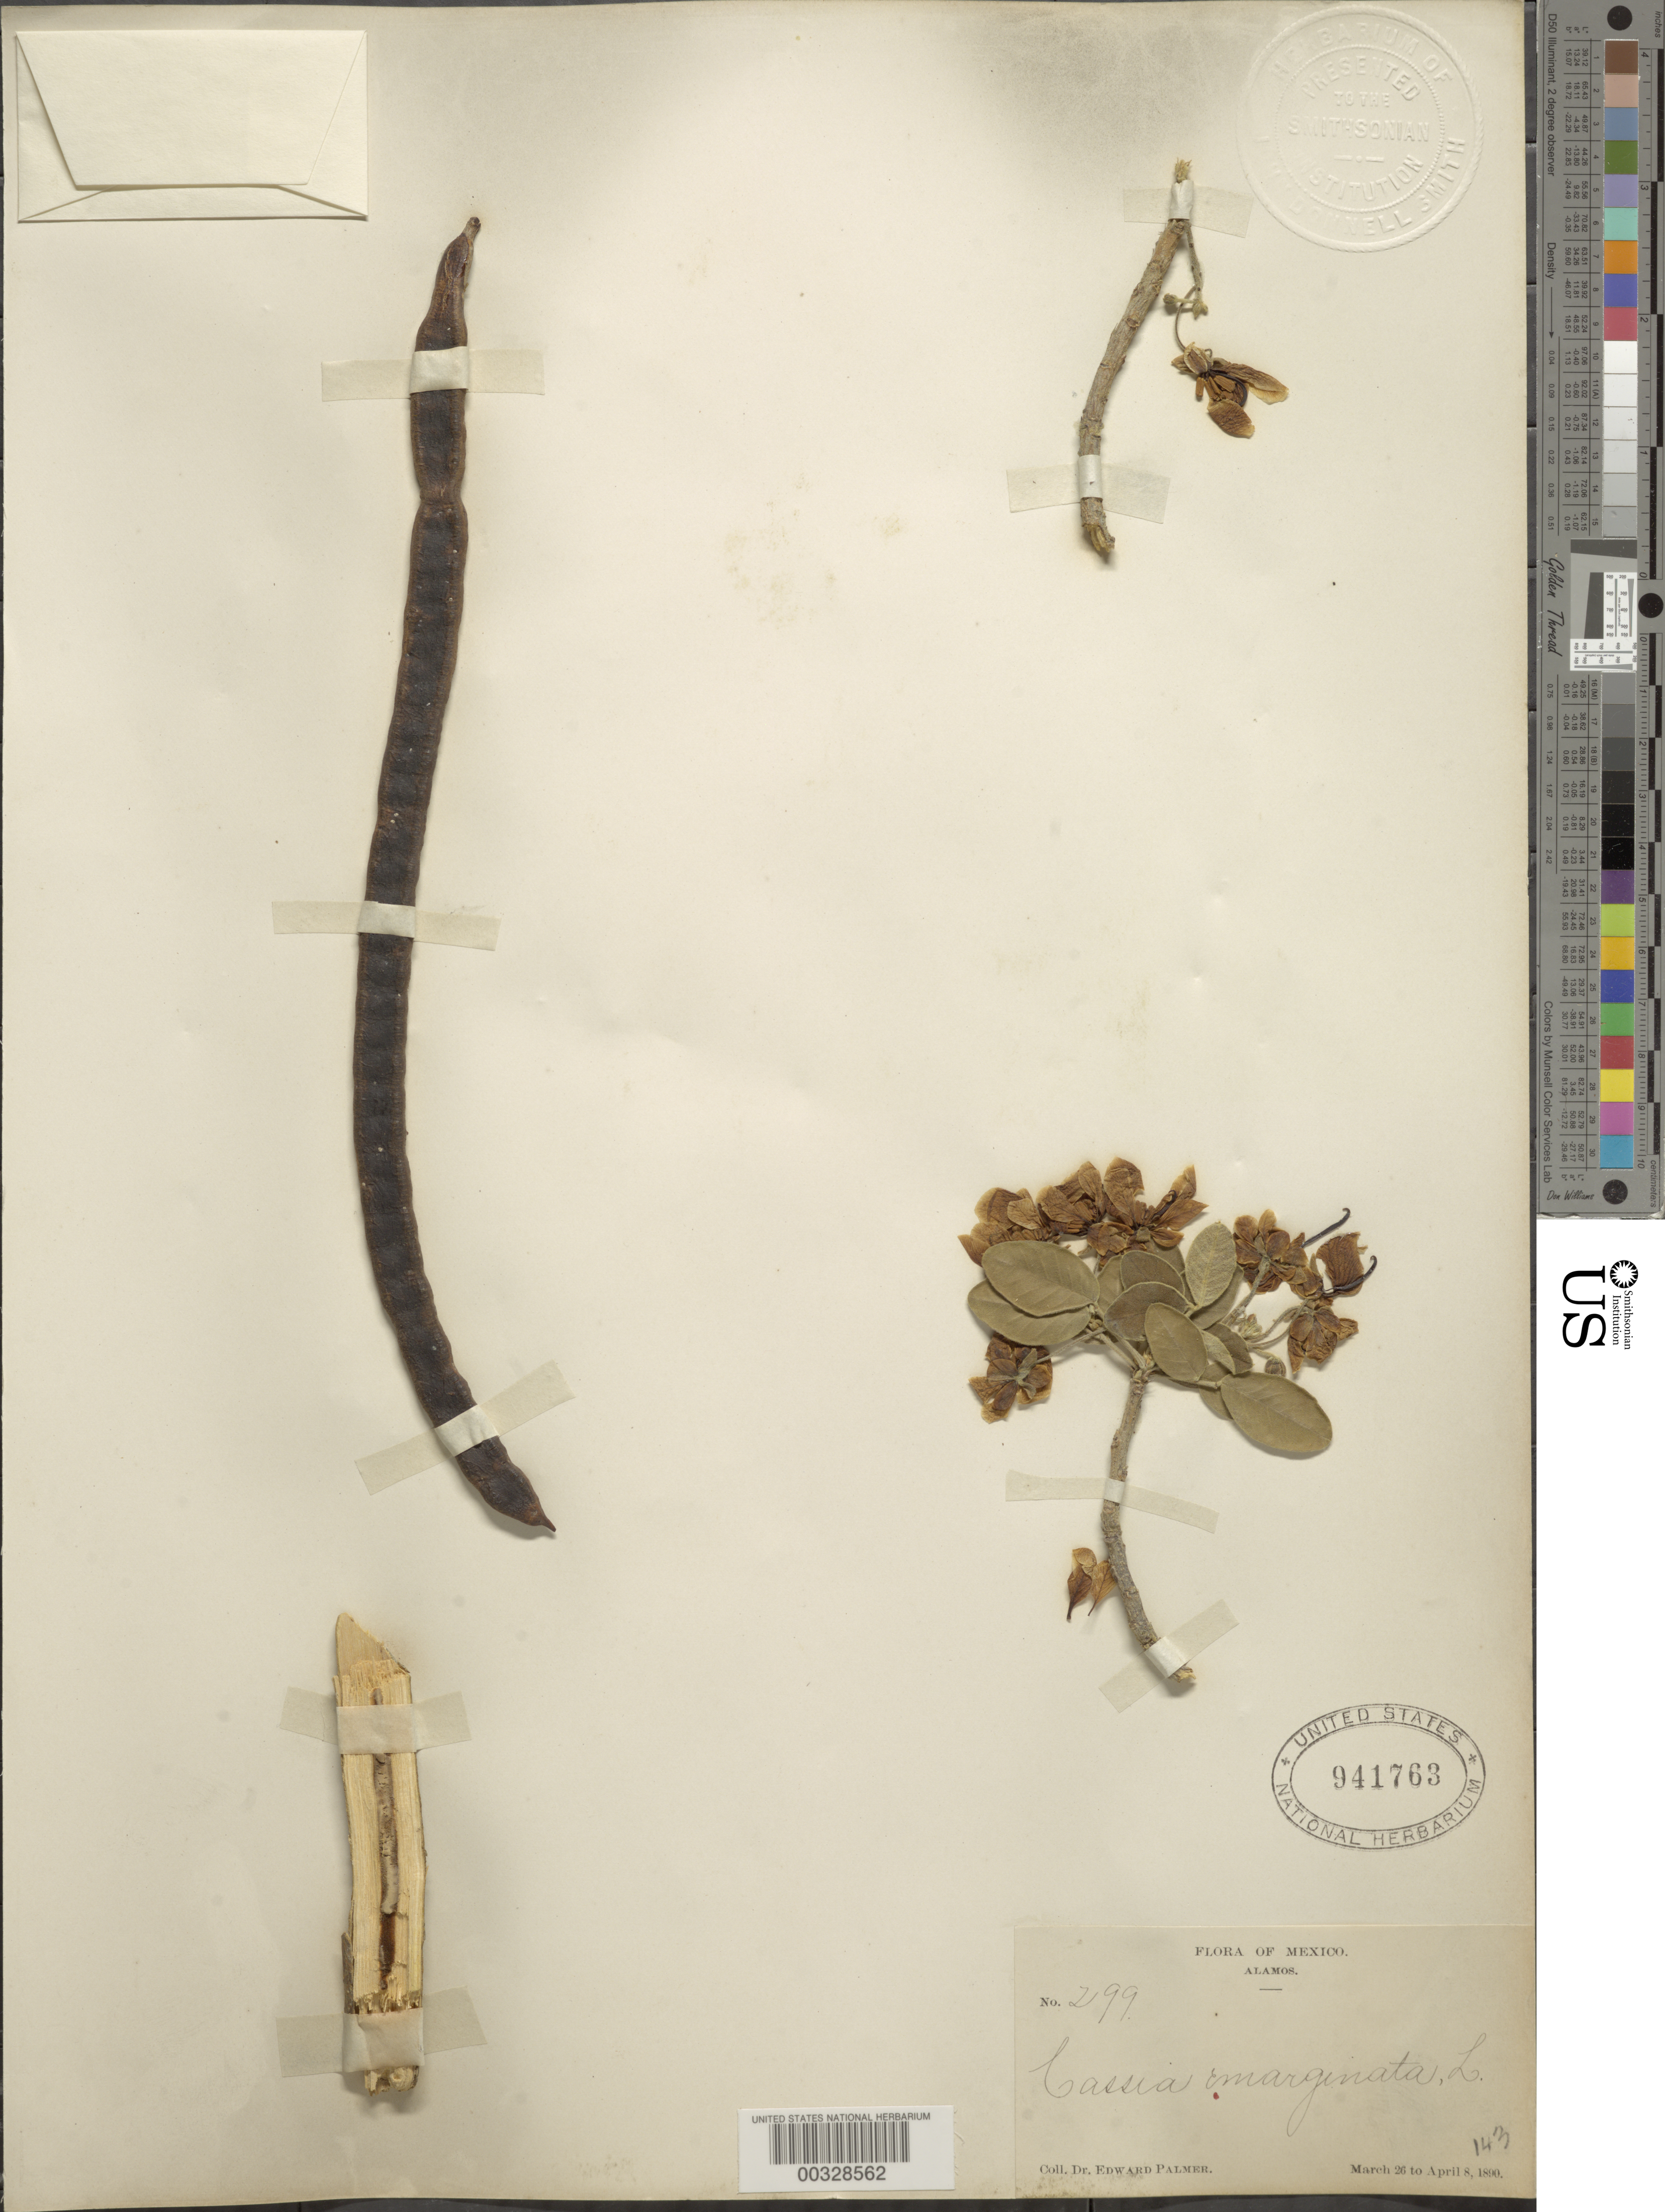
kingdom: Plantae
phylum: Tracheophyta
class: Magnoliopsida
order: Fabales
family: Fabaceae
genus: Senna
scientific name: Senna emarginata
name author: L.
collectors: E. Palmer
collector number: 2199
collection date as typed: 26 Mar 1890 to 08 Apr 1980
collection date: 1890-03-26/1980-04-08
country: Mexico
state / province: Sonora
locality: Alamos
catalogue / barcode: US 941763